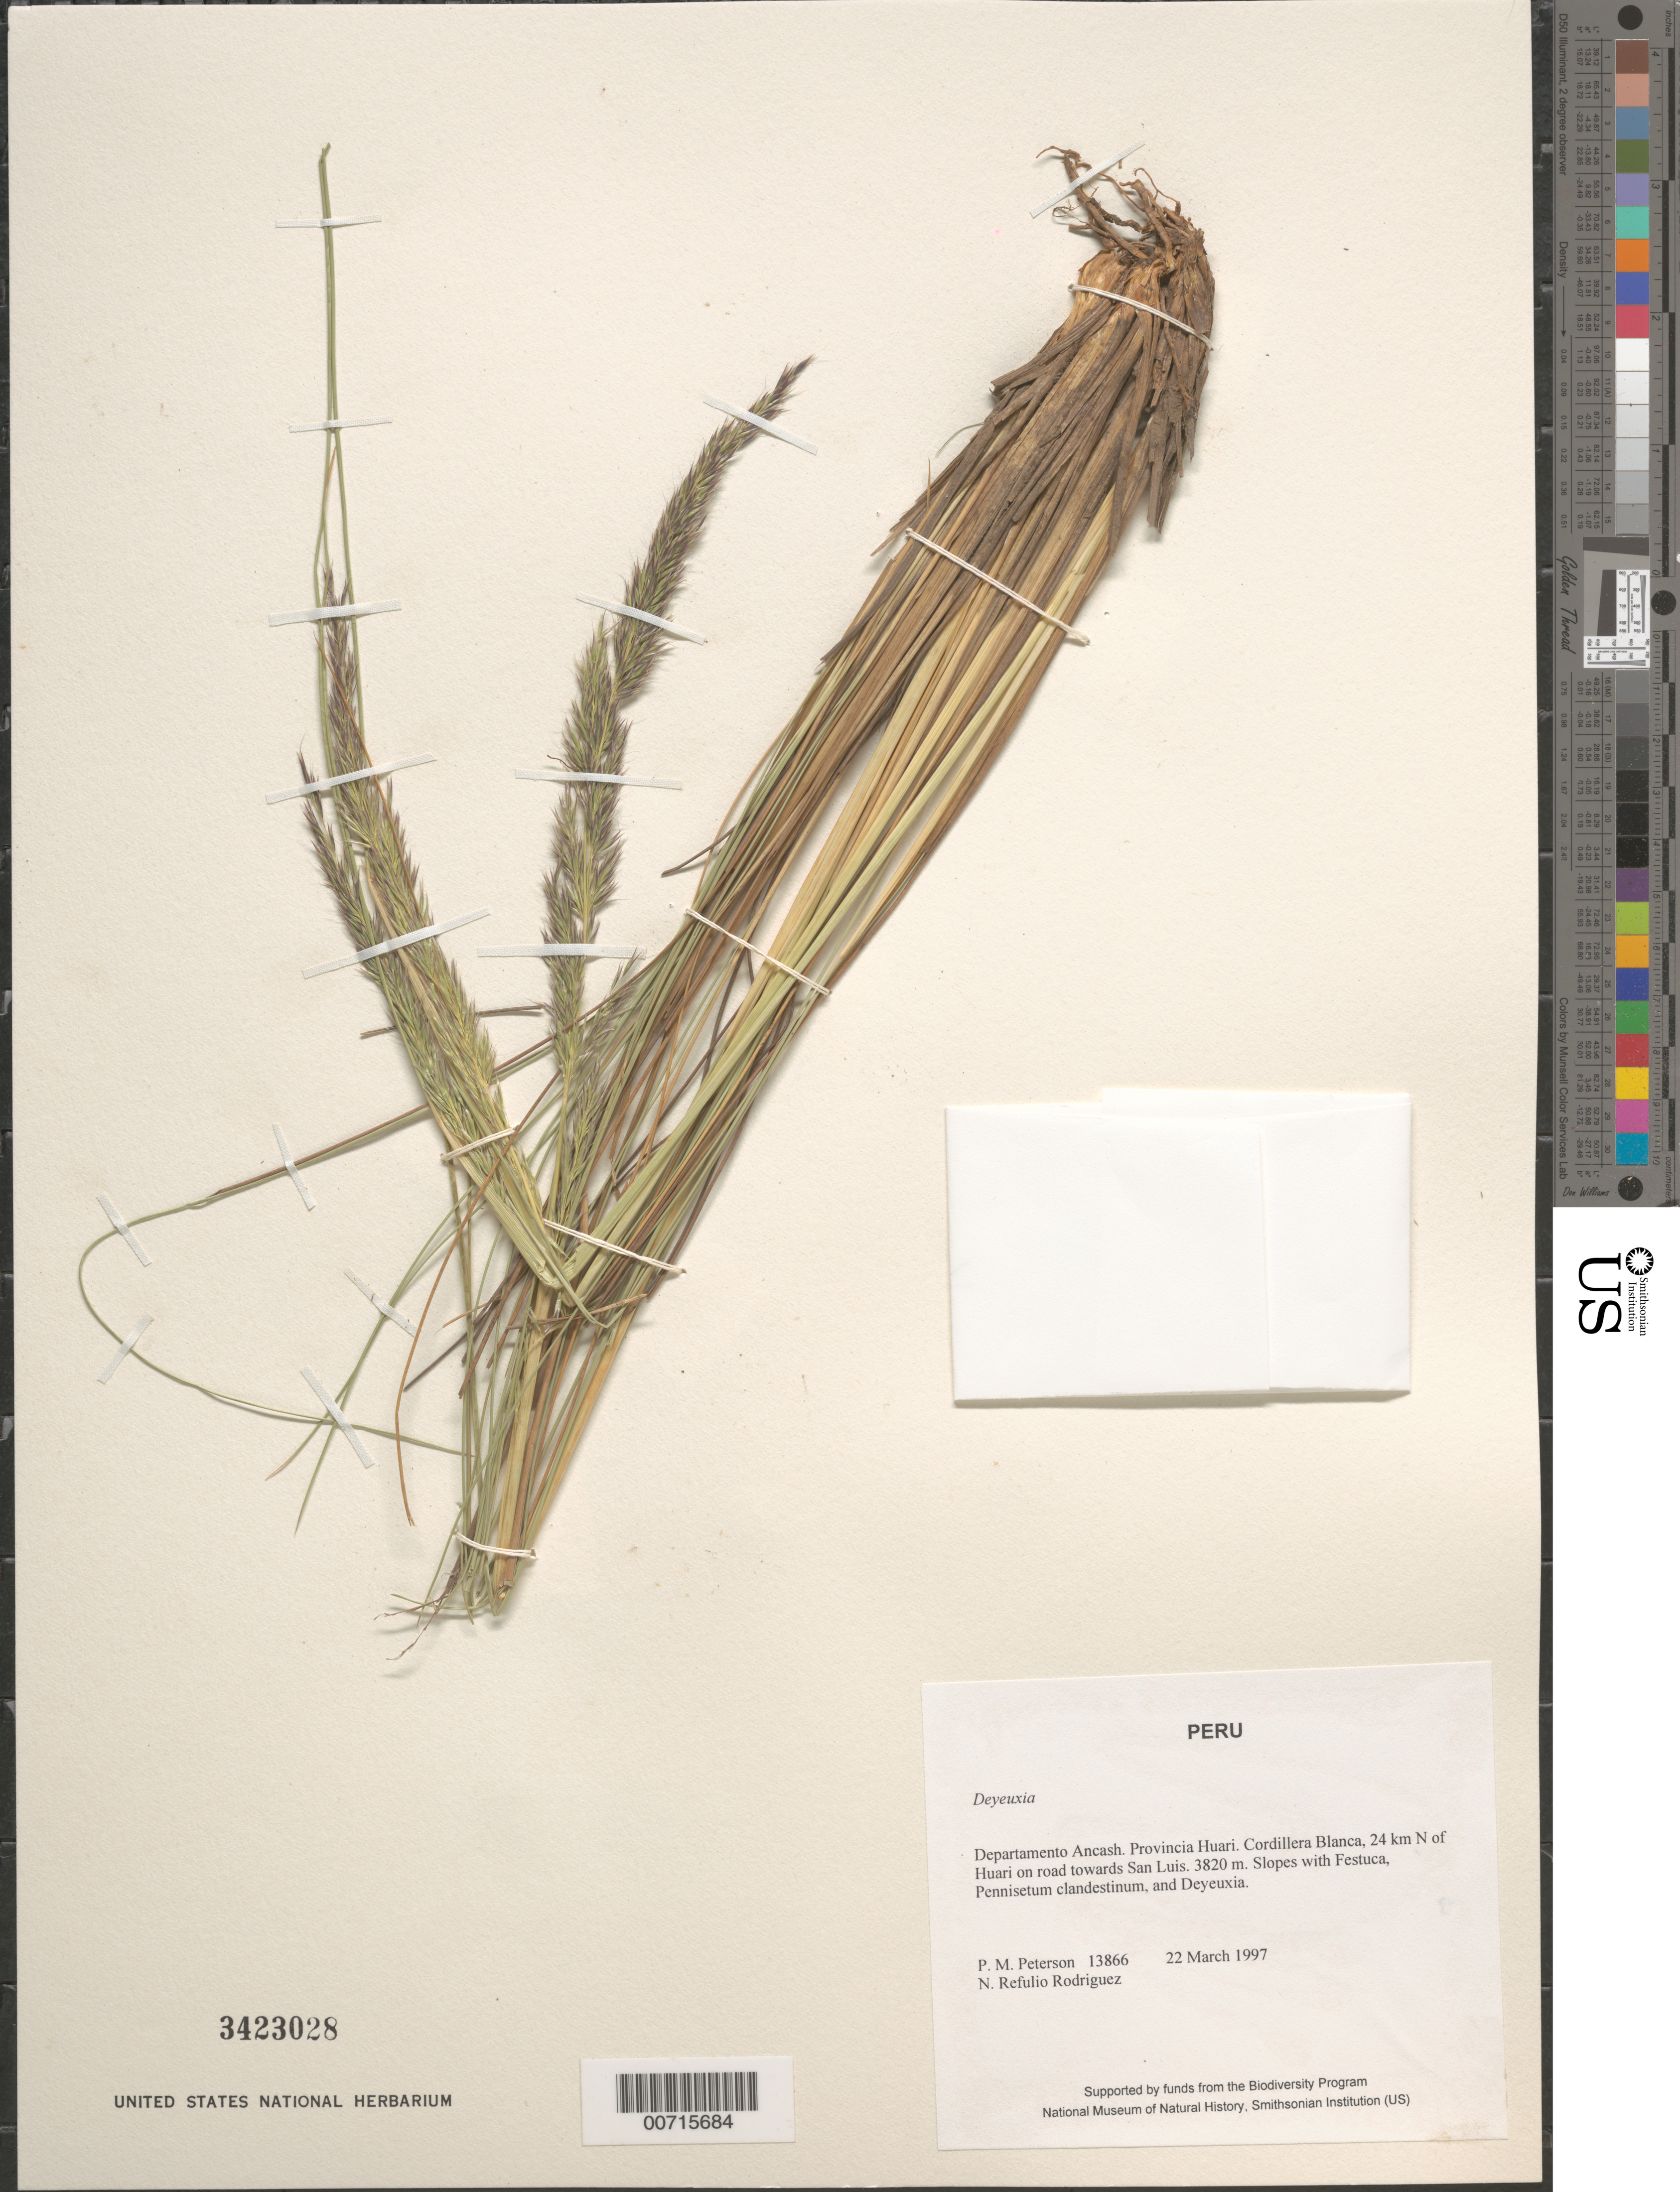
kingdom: Plantae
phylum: Tracheophyta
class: Liliopsida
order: Poales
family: Poaceae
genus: Calamagrostis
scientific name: Calamagrostis sp.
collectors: P. M. Peterson & N. Refulio-Rodríguez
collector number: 13866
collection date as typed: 22 Mar 1997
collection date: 1997-03-22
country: Peru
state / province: Ancash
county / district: Huari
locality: Cordillera Blanca, 24 km N of Huari on road towards San Luis.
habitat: Slopes with Festuca, Pennisetum clandestinum, and Deyeuxia.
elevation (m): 3820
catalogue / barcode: US 3423028